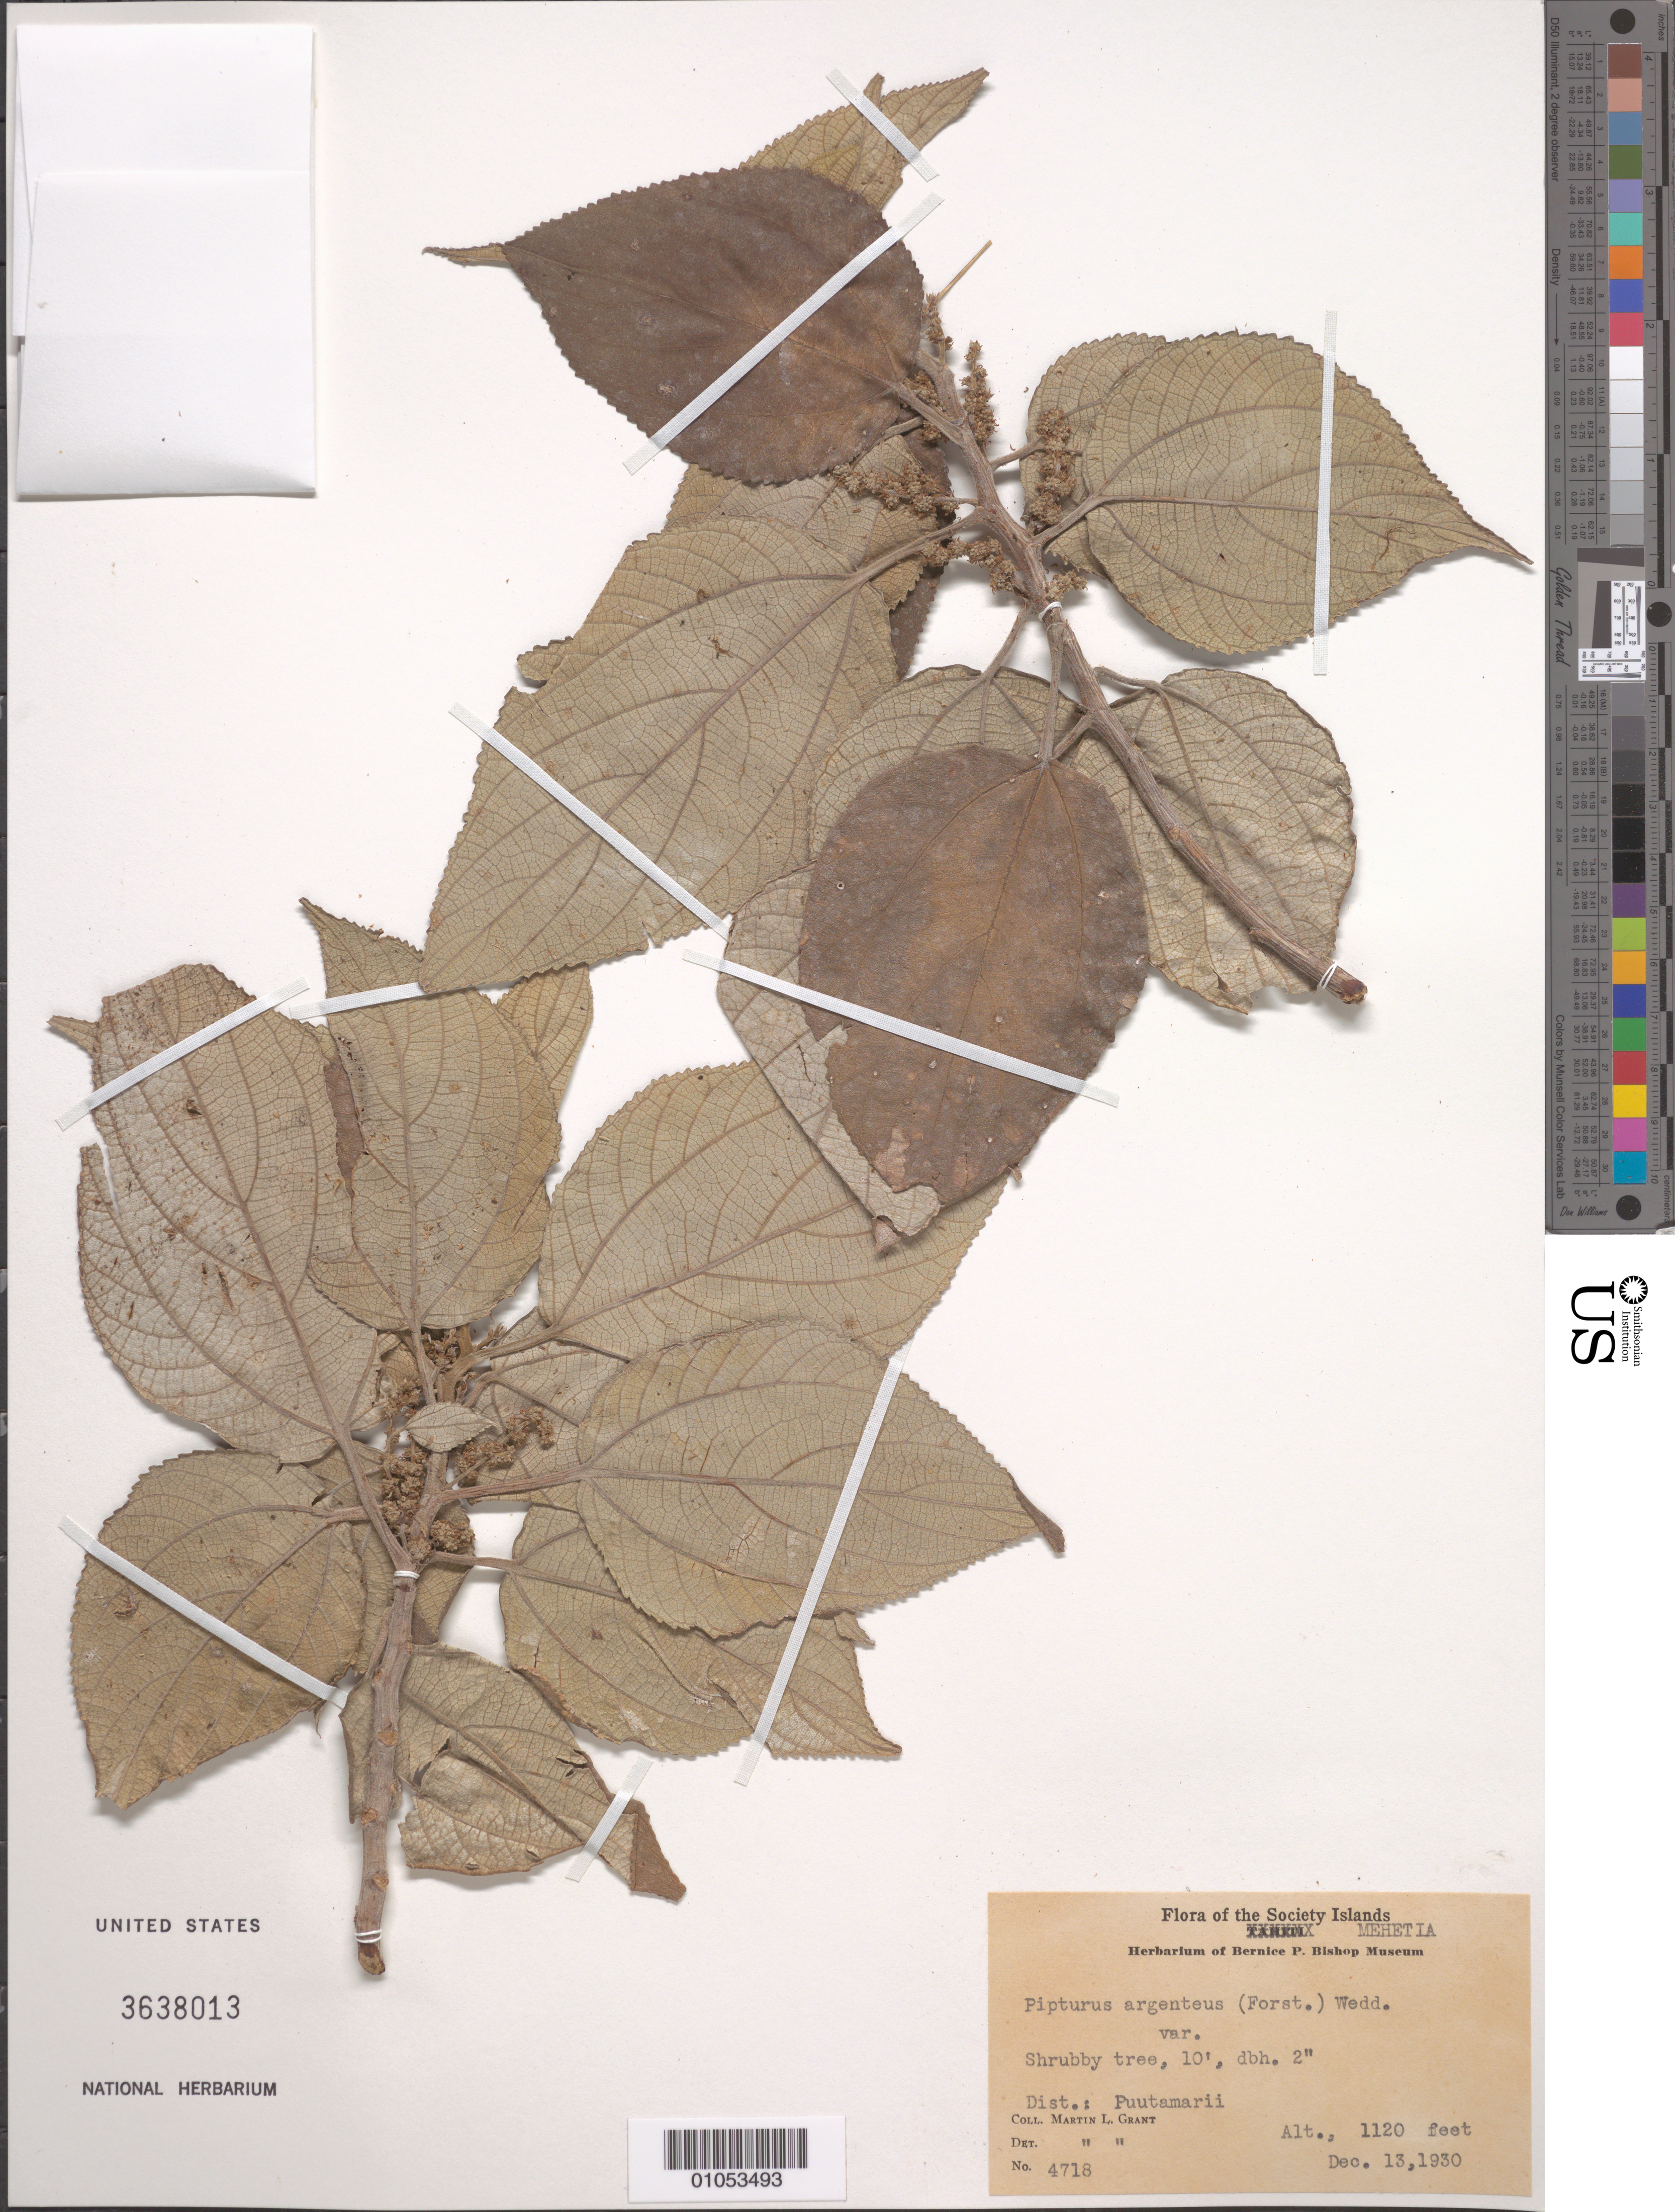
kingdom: Plantae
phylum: Tracheophyta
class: Magnoliopsida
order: Rosales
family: Urticaceae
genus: Pipturus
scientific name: Pipturus argenteus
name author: (G. Forst.) Wedd.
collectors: M. L. Grant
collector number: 4718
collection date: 1930-12-13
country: French Polynesia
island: Mehetia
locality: Puutamarii Distr., Mehetia.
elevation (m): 341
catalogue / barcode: US 3638013